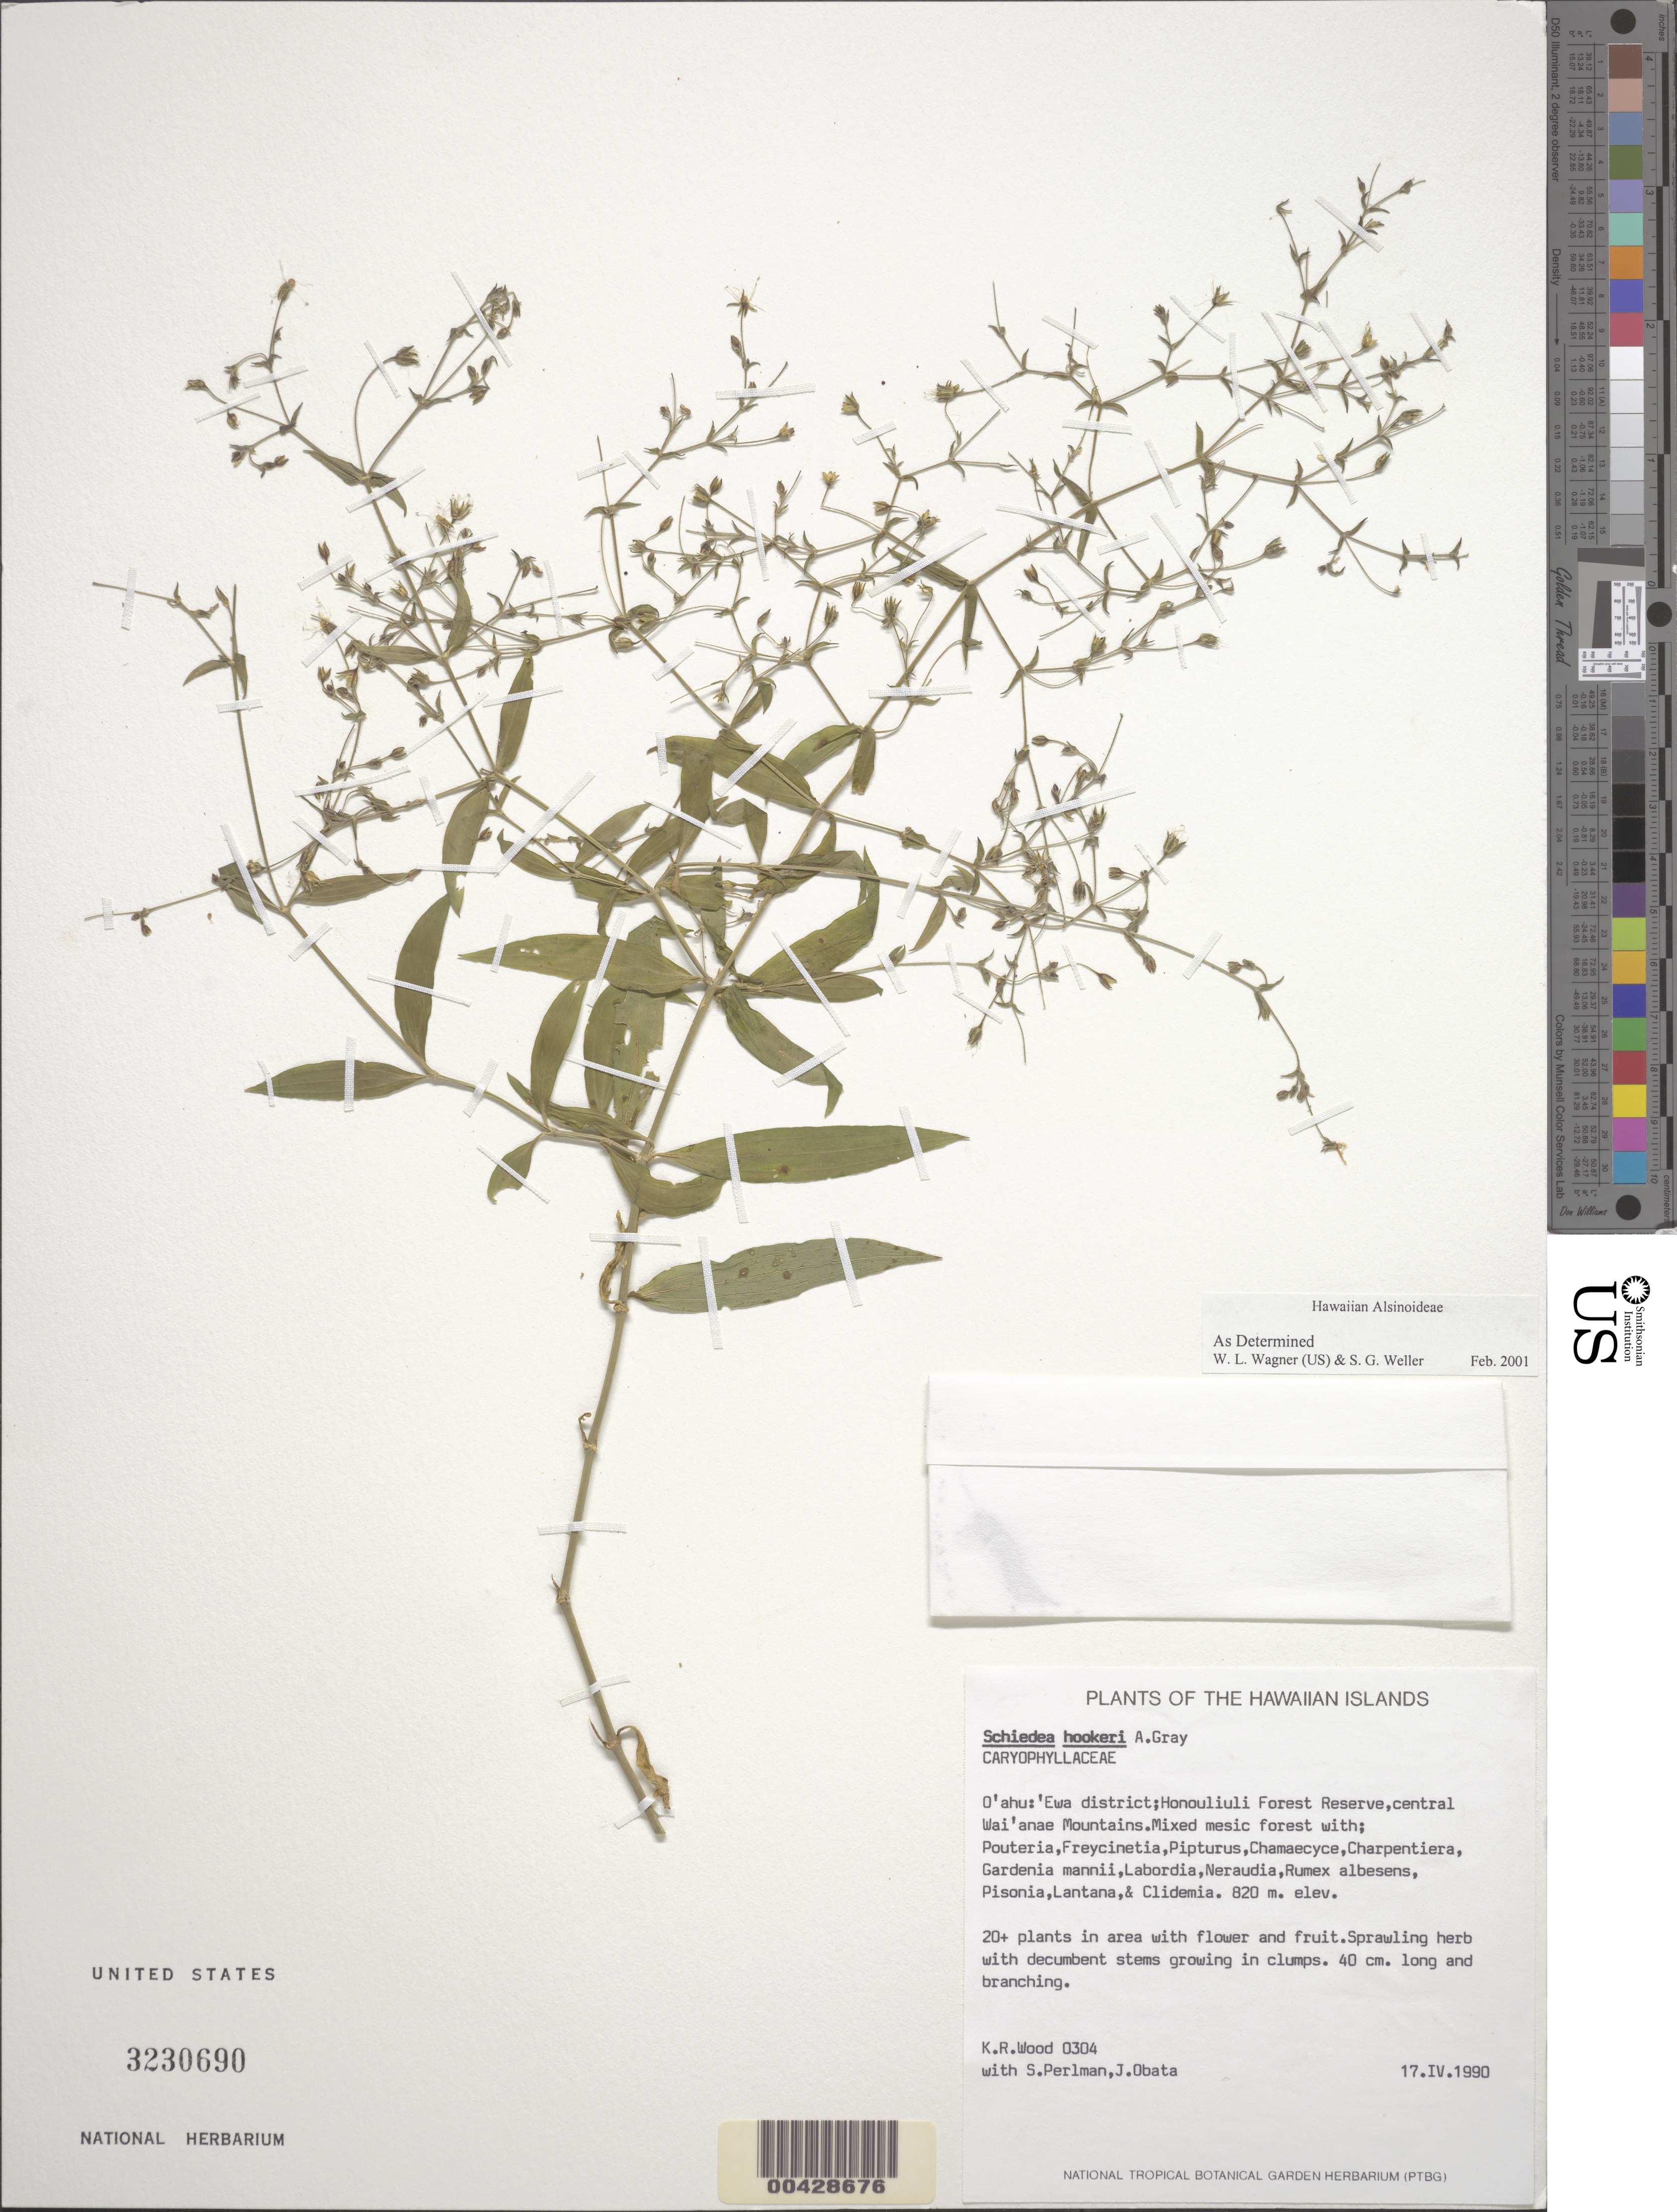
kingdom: Plantae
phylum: Tracheophyta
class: Magnoliopsida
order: Caryophyllales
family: Caryophyllaceae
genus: Schiedea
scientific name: Schiedea hookeri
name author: A. Gray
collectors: K. R. Wood, S. P. Perlman & J. Obata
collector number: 0304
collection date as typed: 17 Apr 1990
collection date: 1990-04-17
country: United States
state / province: Hawaii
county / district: Honolulu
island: Oahu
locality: Ewa District, Honouliuli Forest Reserve, central Waianae Mountains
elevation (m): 820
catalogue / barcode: US 3230690